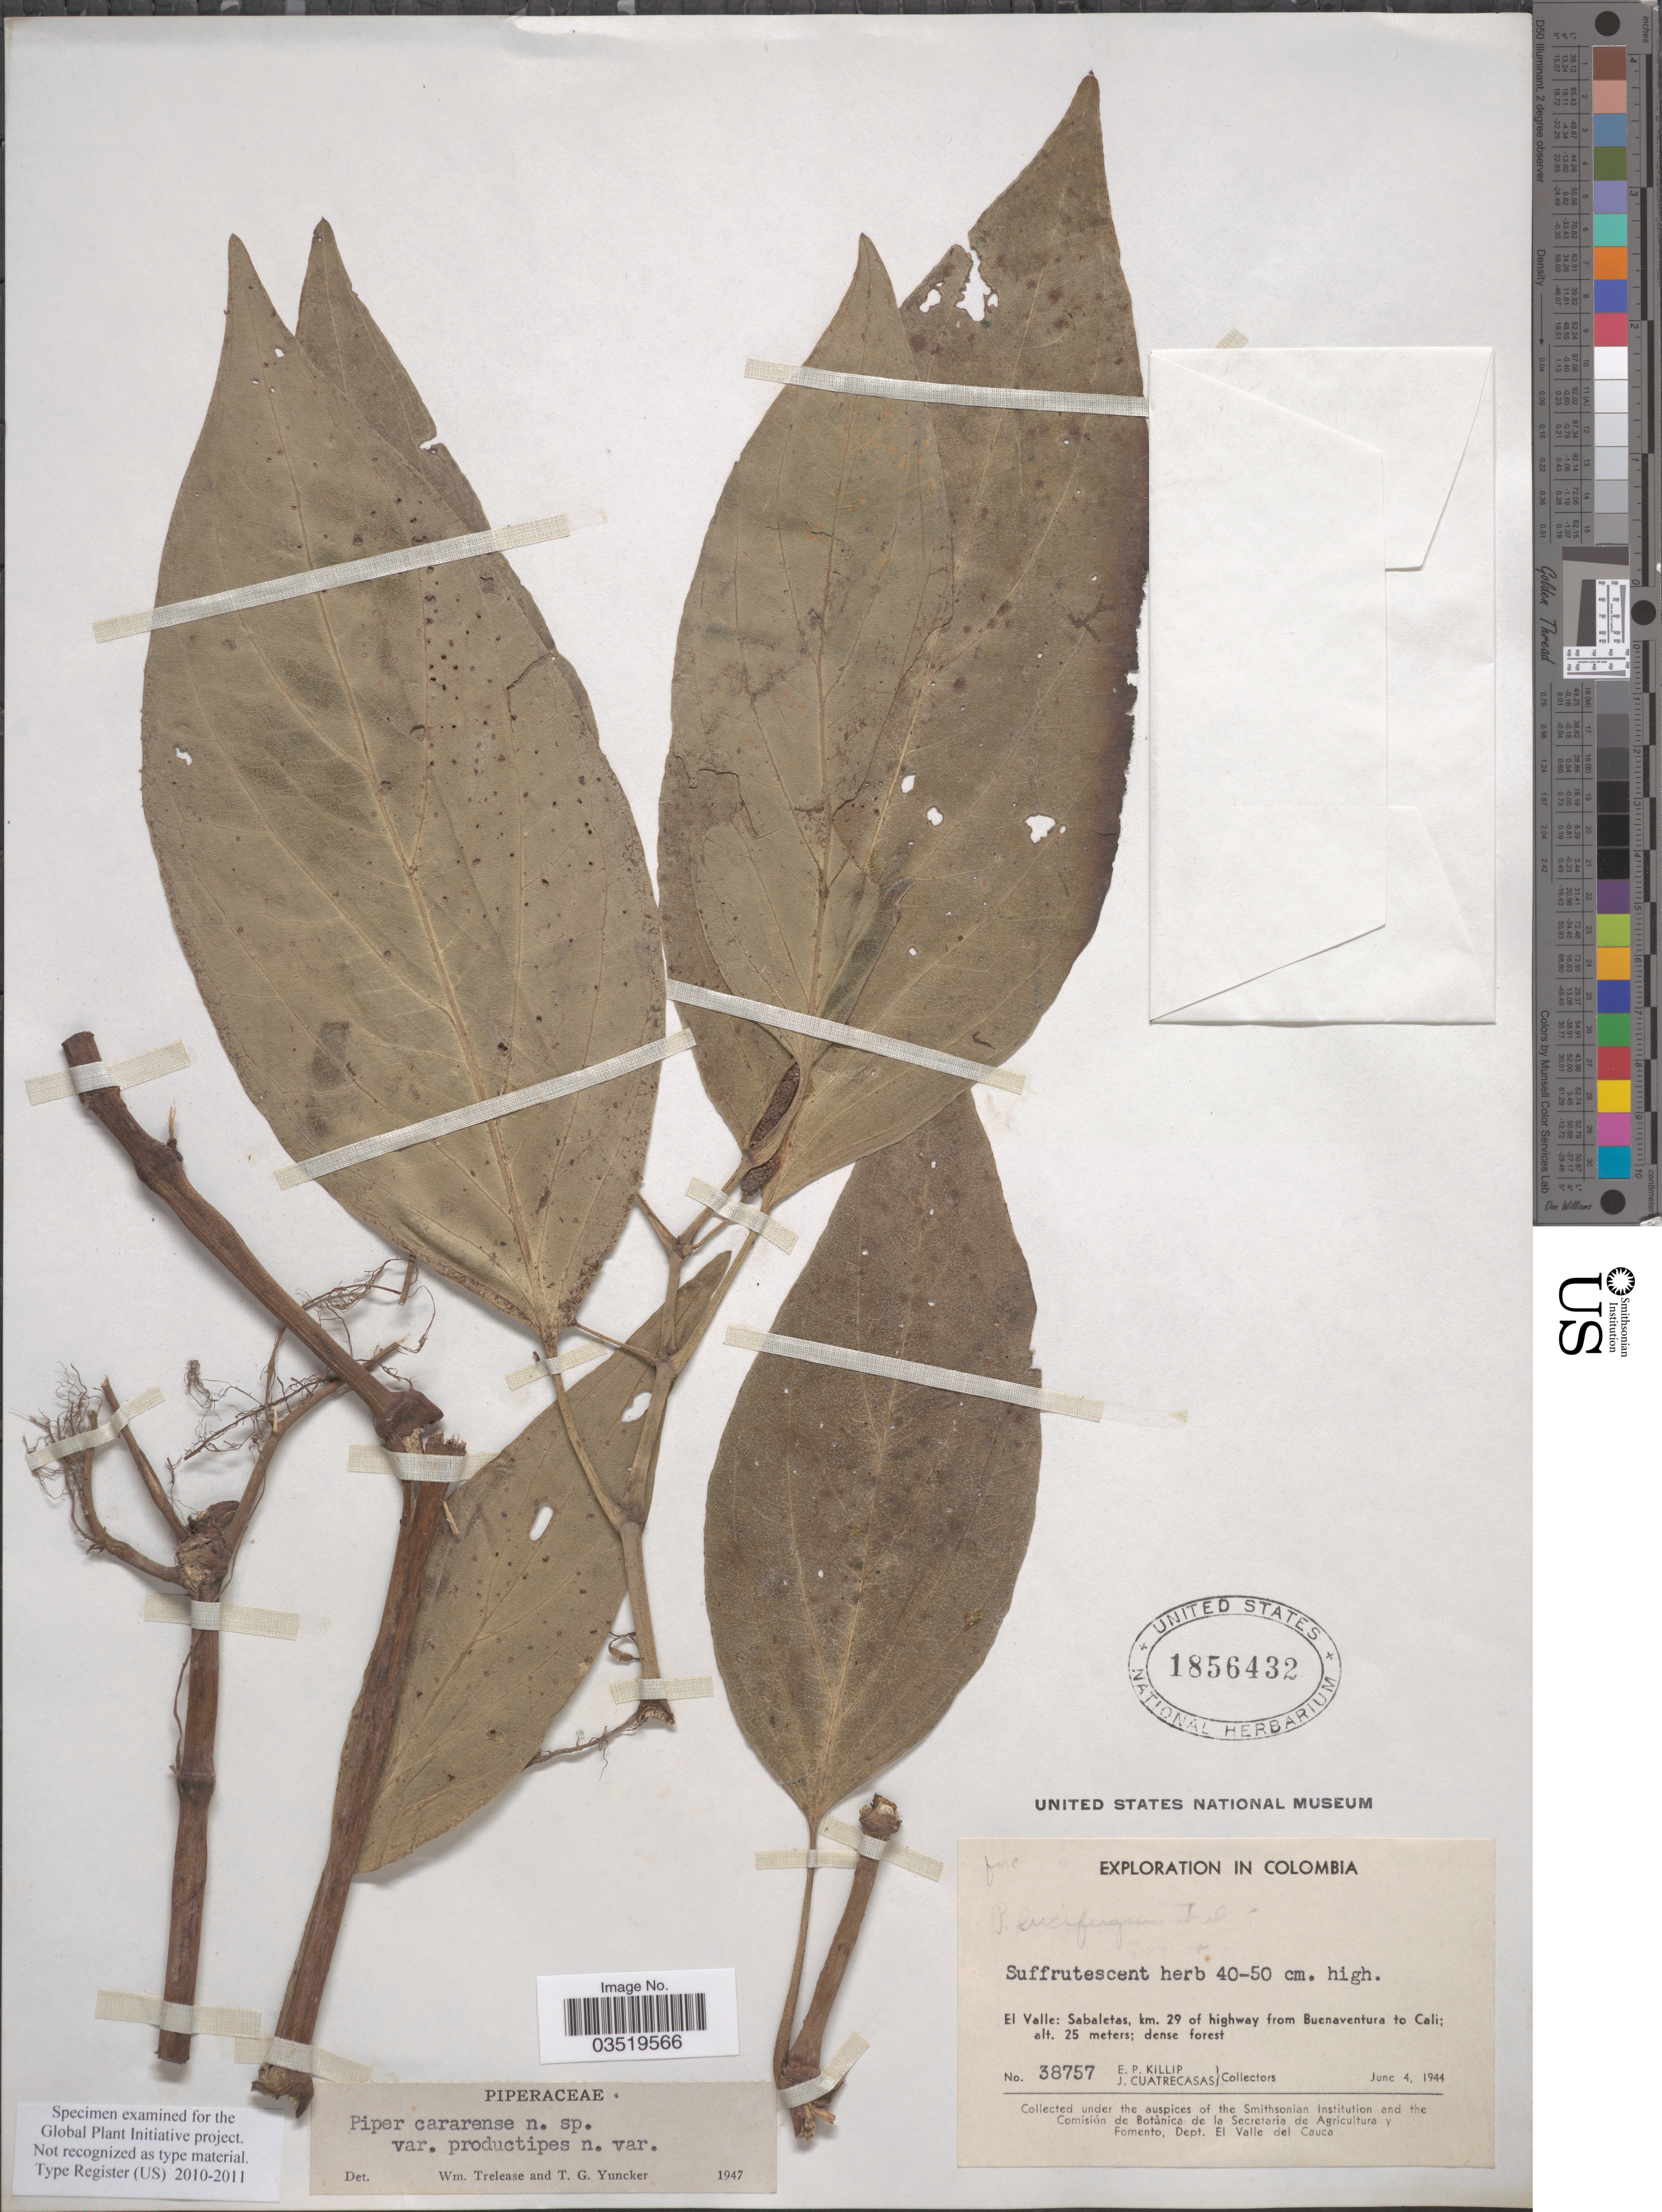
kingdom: Plantae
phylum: Tracheophyta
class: Magnoliopsida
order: Piperales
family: Piperaceae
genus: Piper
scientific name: Piper cararense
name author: Trel. & Yunck.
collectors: E. P. Killip & J. Cuatrecasas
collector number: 38757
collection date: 1944-06-04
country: Colombia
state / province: Valle del Cauca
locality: El Valle: Sabaletas, km. 29 of highway from Buenaventura to Cali.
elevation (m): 25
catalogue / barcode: US 1856432